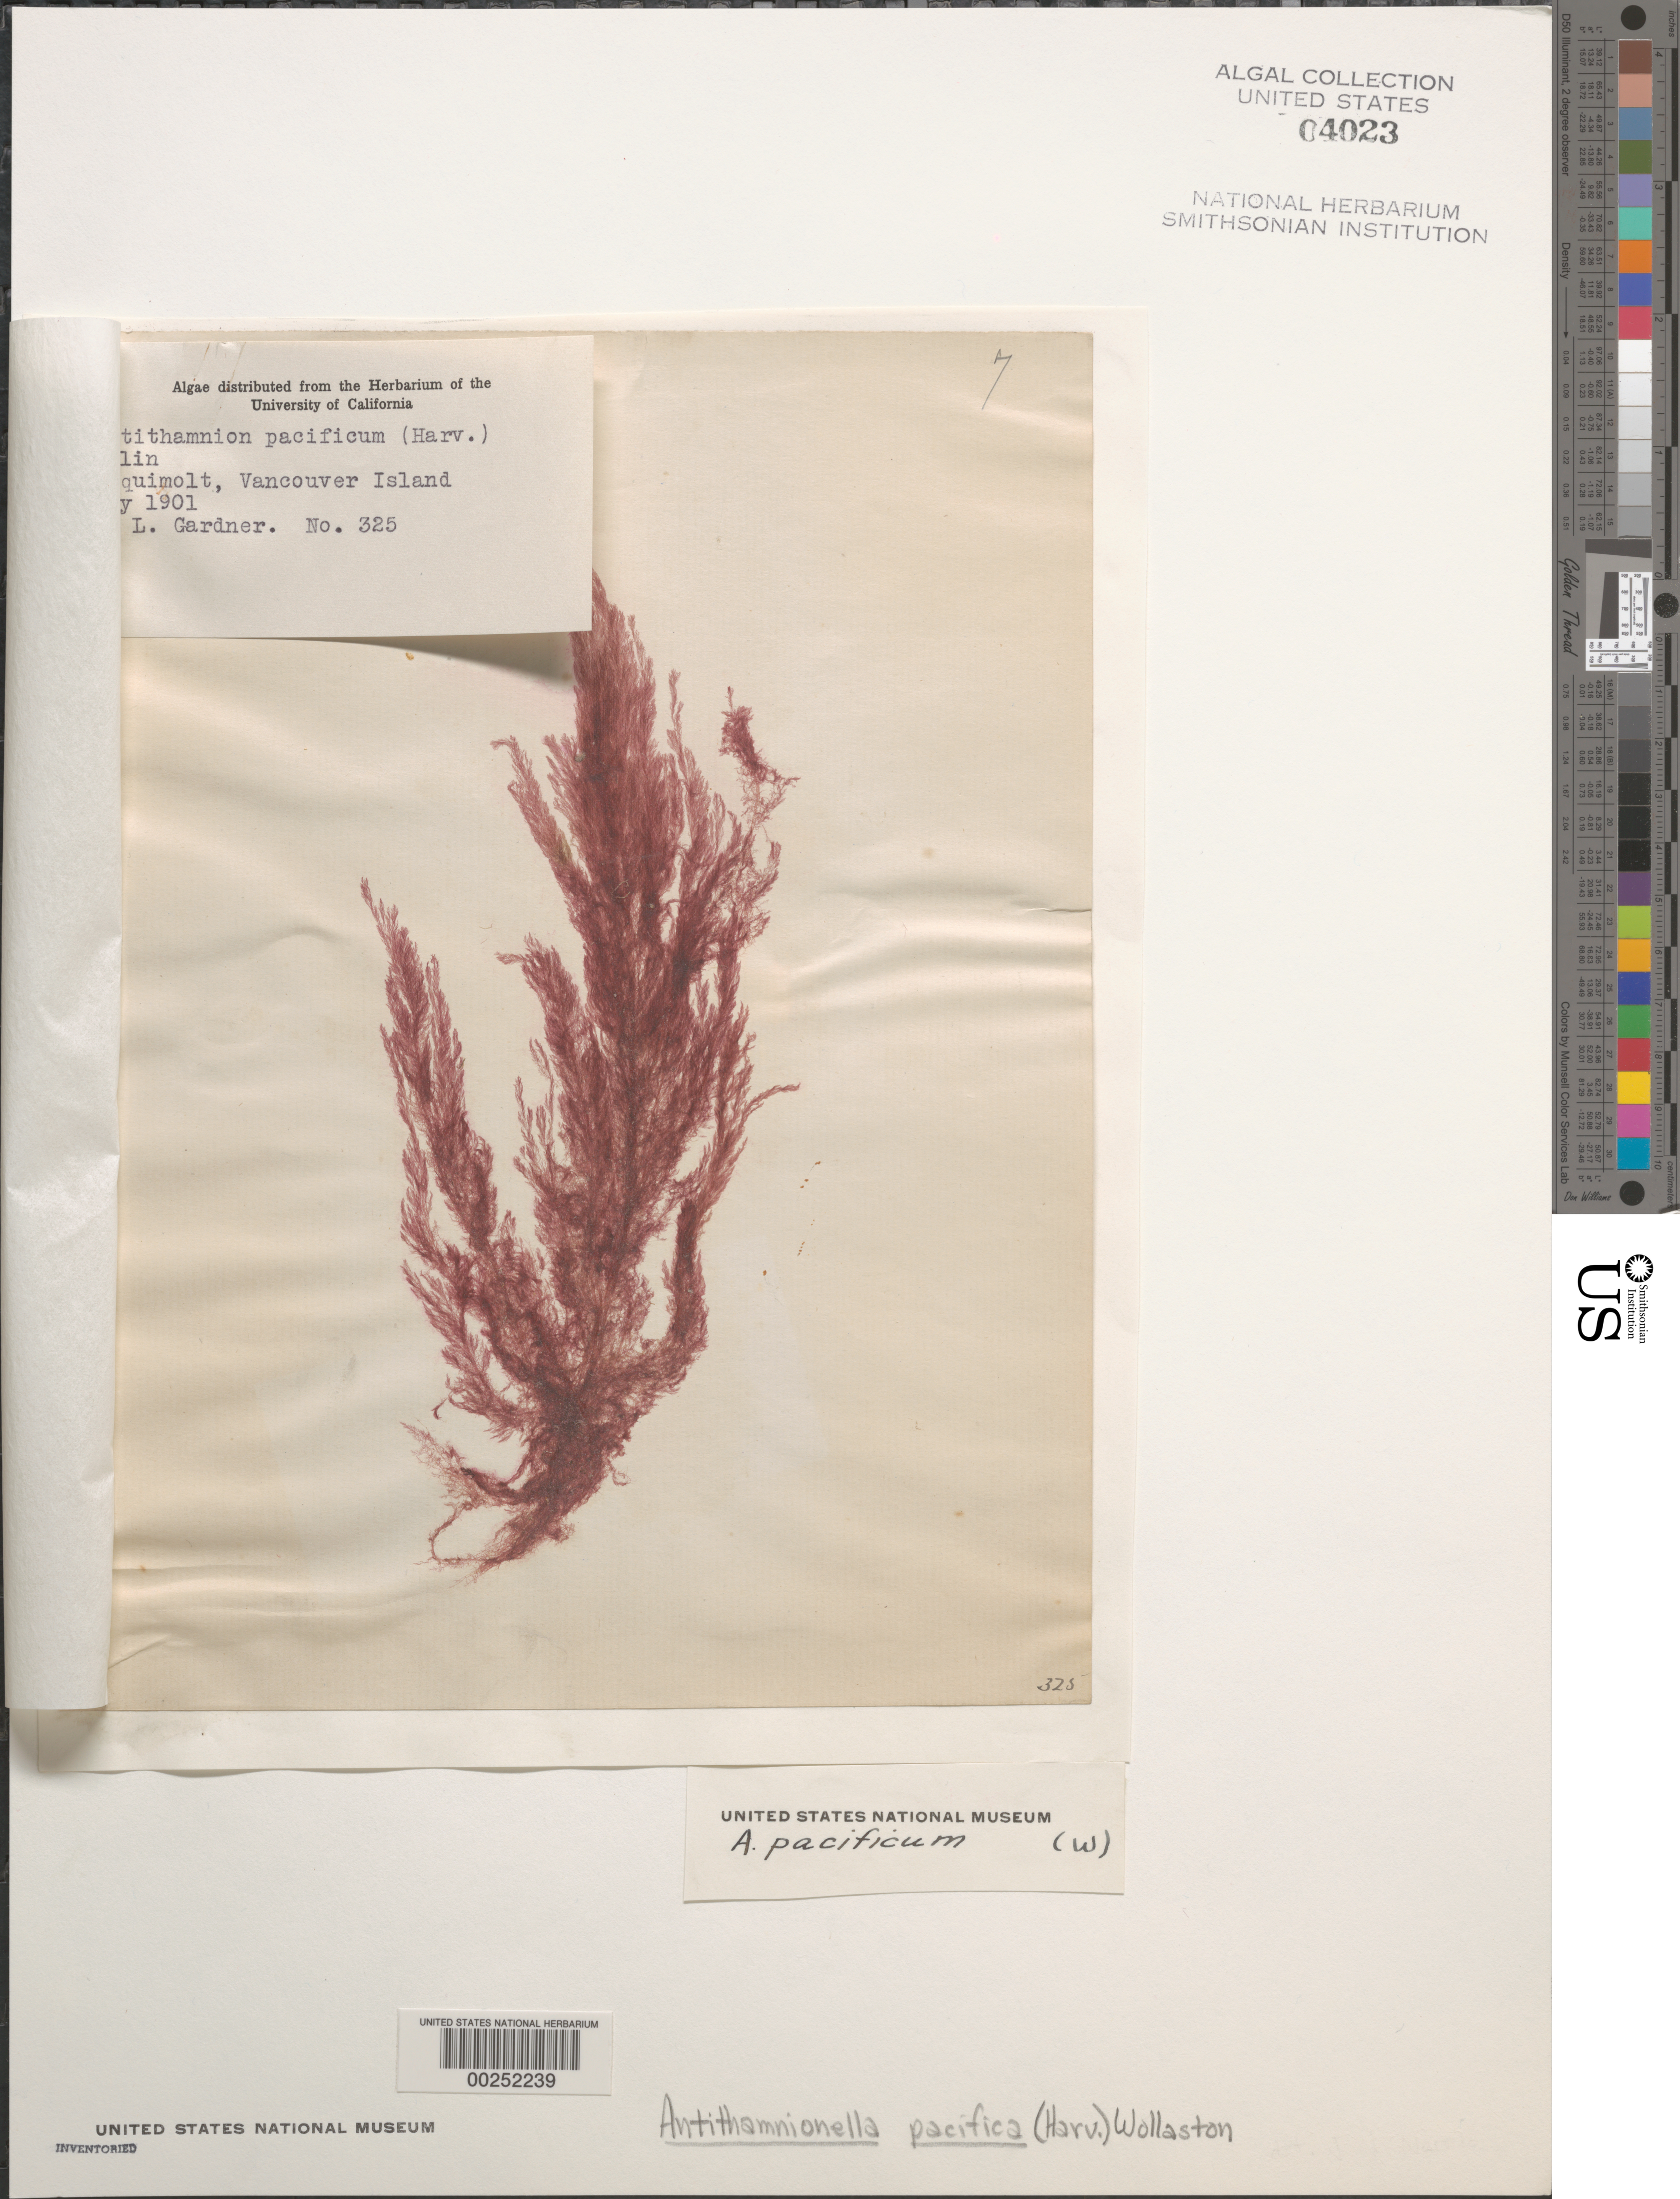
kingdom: Plantae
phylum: Rhodophyta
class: Florideophyceae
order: Ceramiales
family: Ceramiaceae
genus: Antithamnionella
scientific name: Antithamnionella pacifica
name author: (Harv.) Wollaston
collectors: N. Gardner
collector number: NLG 325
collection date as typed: May 1901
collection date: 1901-05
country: Canada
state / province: British Columbia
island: Vancouver Island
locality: Esquimalt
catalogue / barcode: US 4023